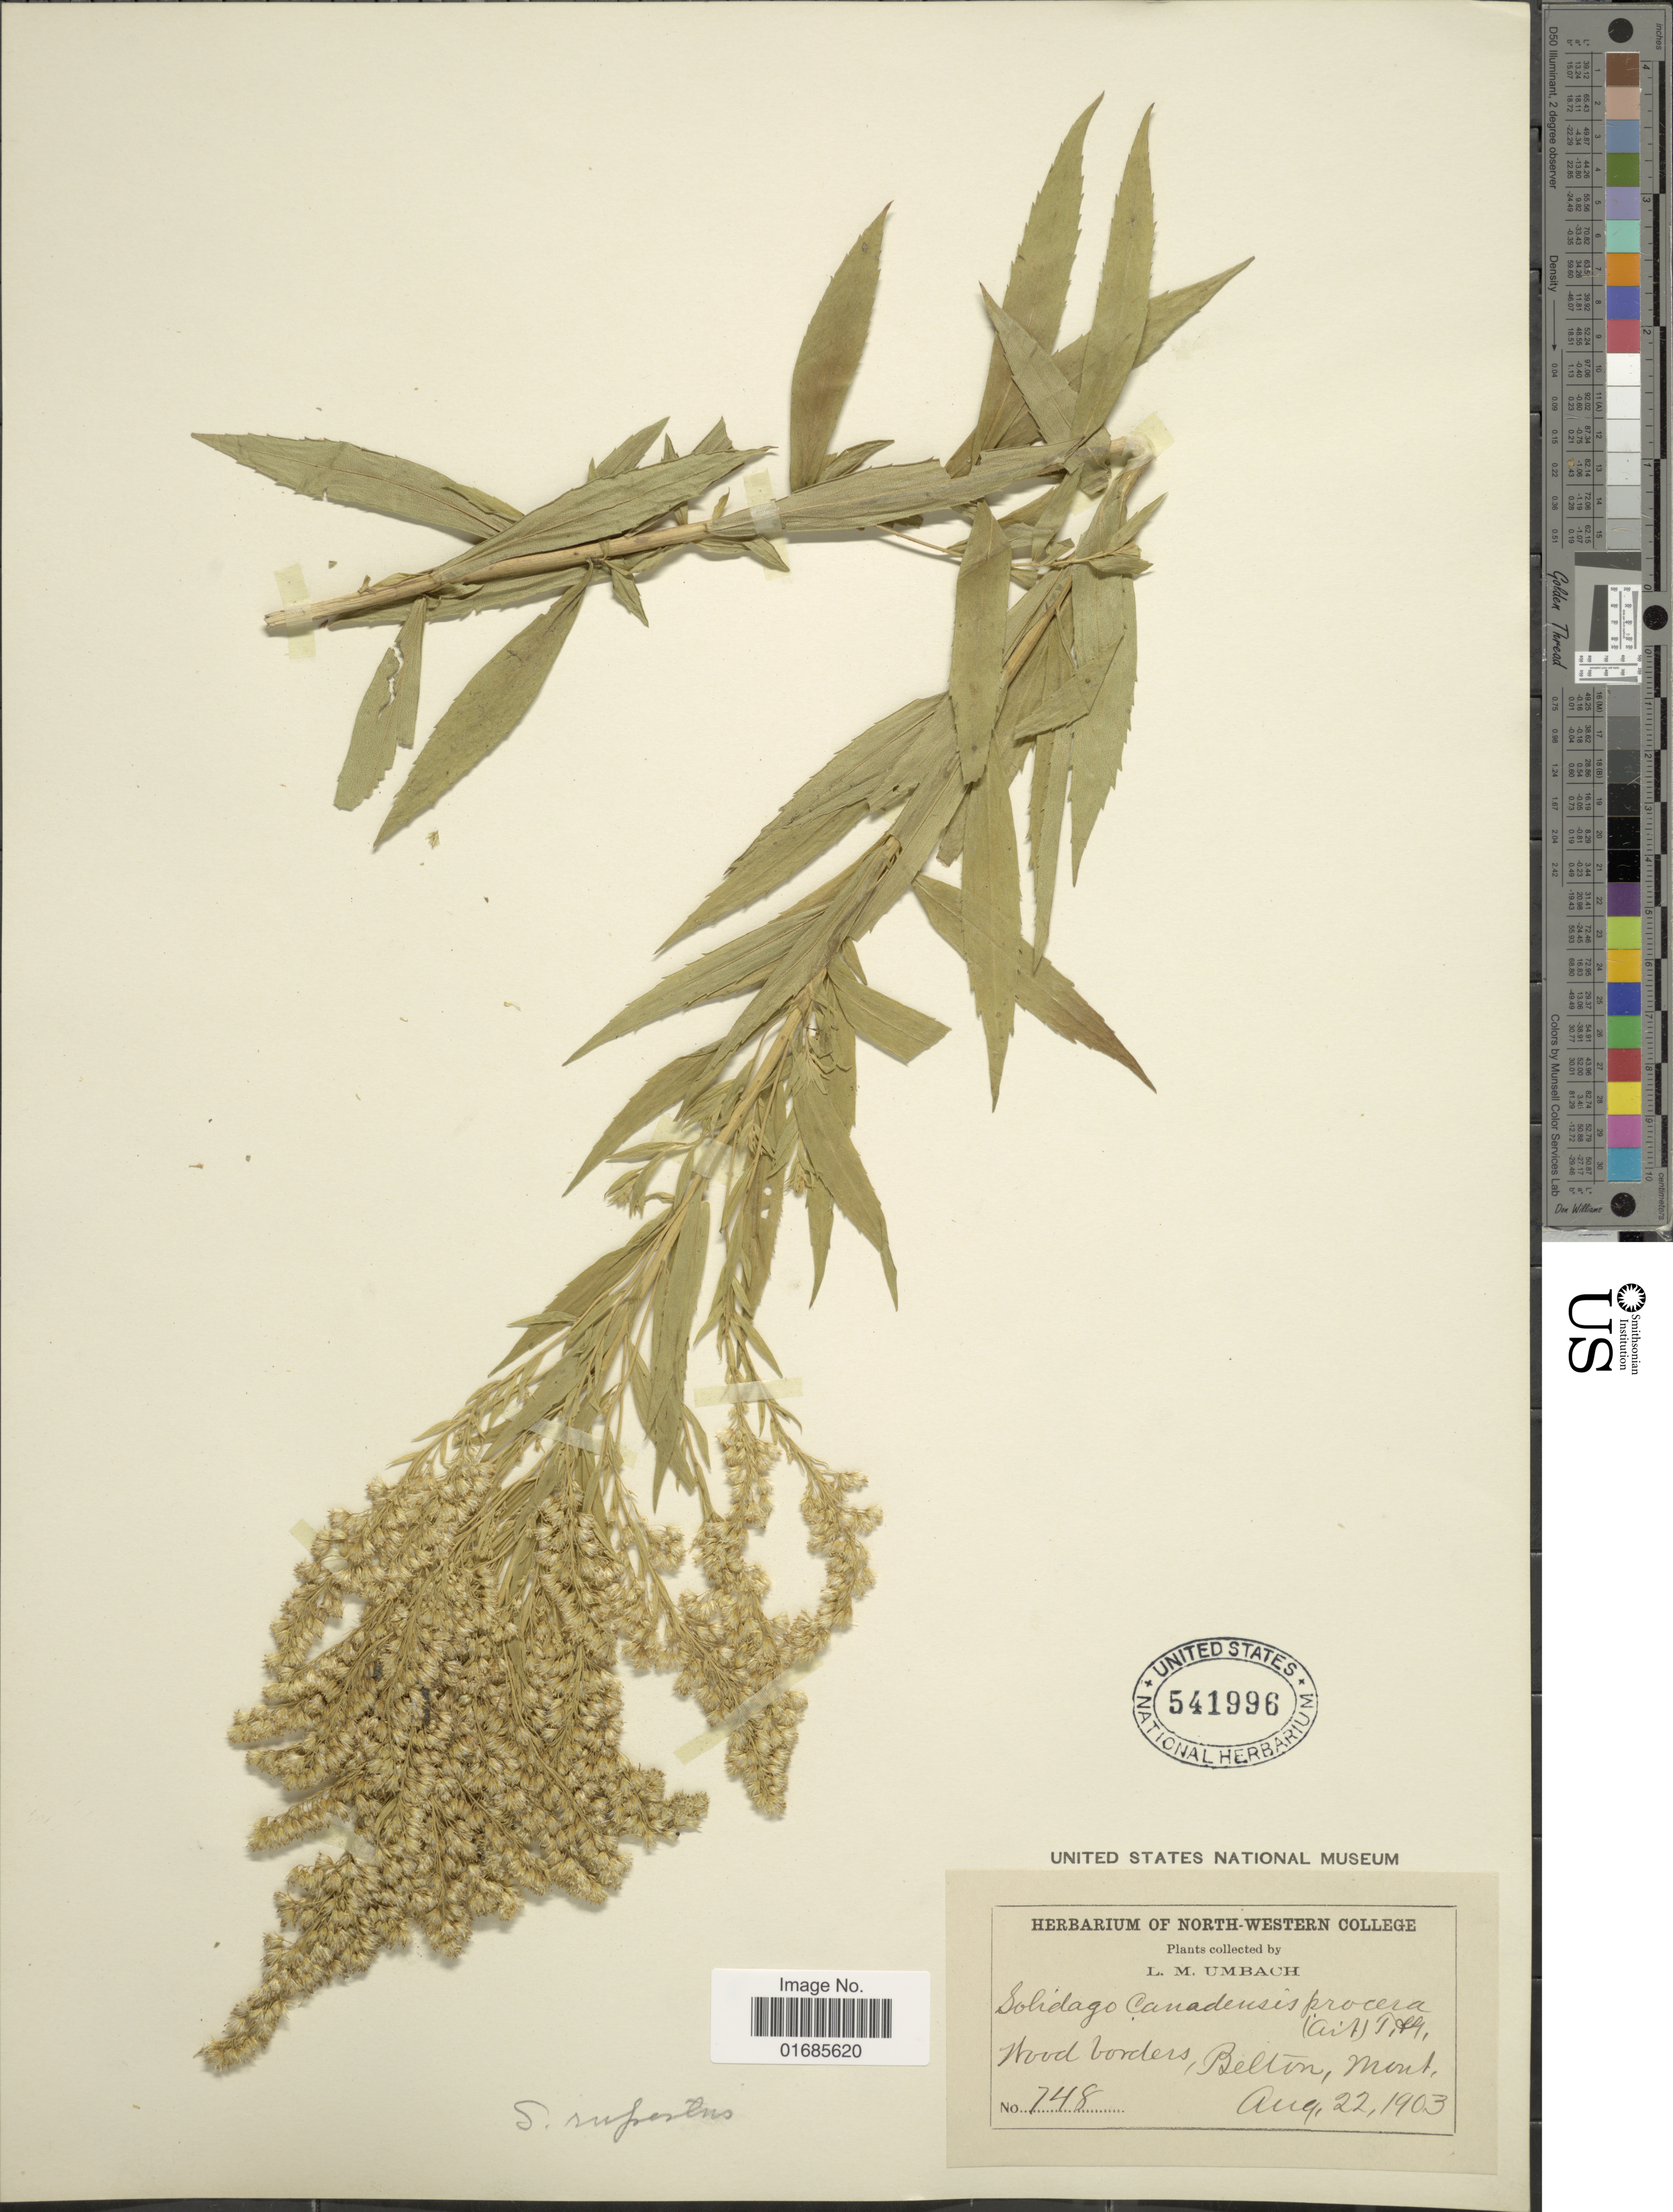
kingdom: Plantae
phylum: Tracheophyta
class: Magnoliopsida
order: Asterales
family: Asteraceae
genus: Solidago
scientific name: Solidago canadensis var. salebrosa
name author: (Piper) M.E. Jones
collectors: L. M. Umbach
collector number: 748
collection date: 1903-08-22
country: United States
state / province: Montana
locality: Wood borders, Belton, Mont.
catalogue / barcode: US 541996